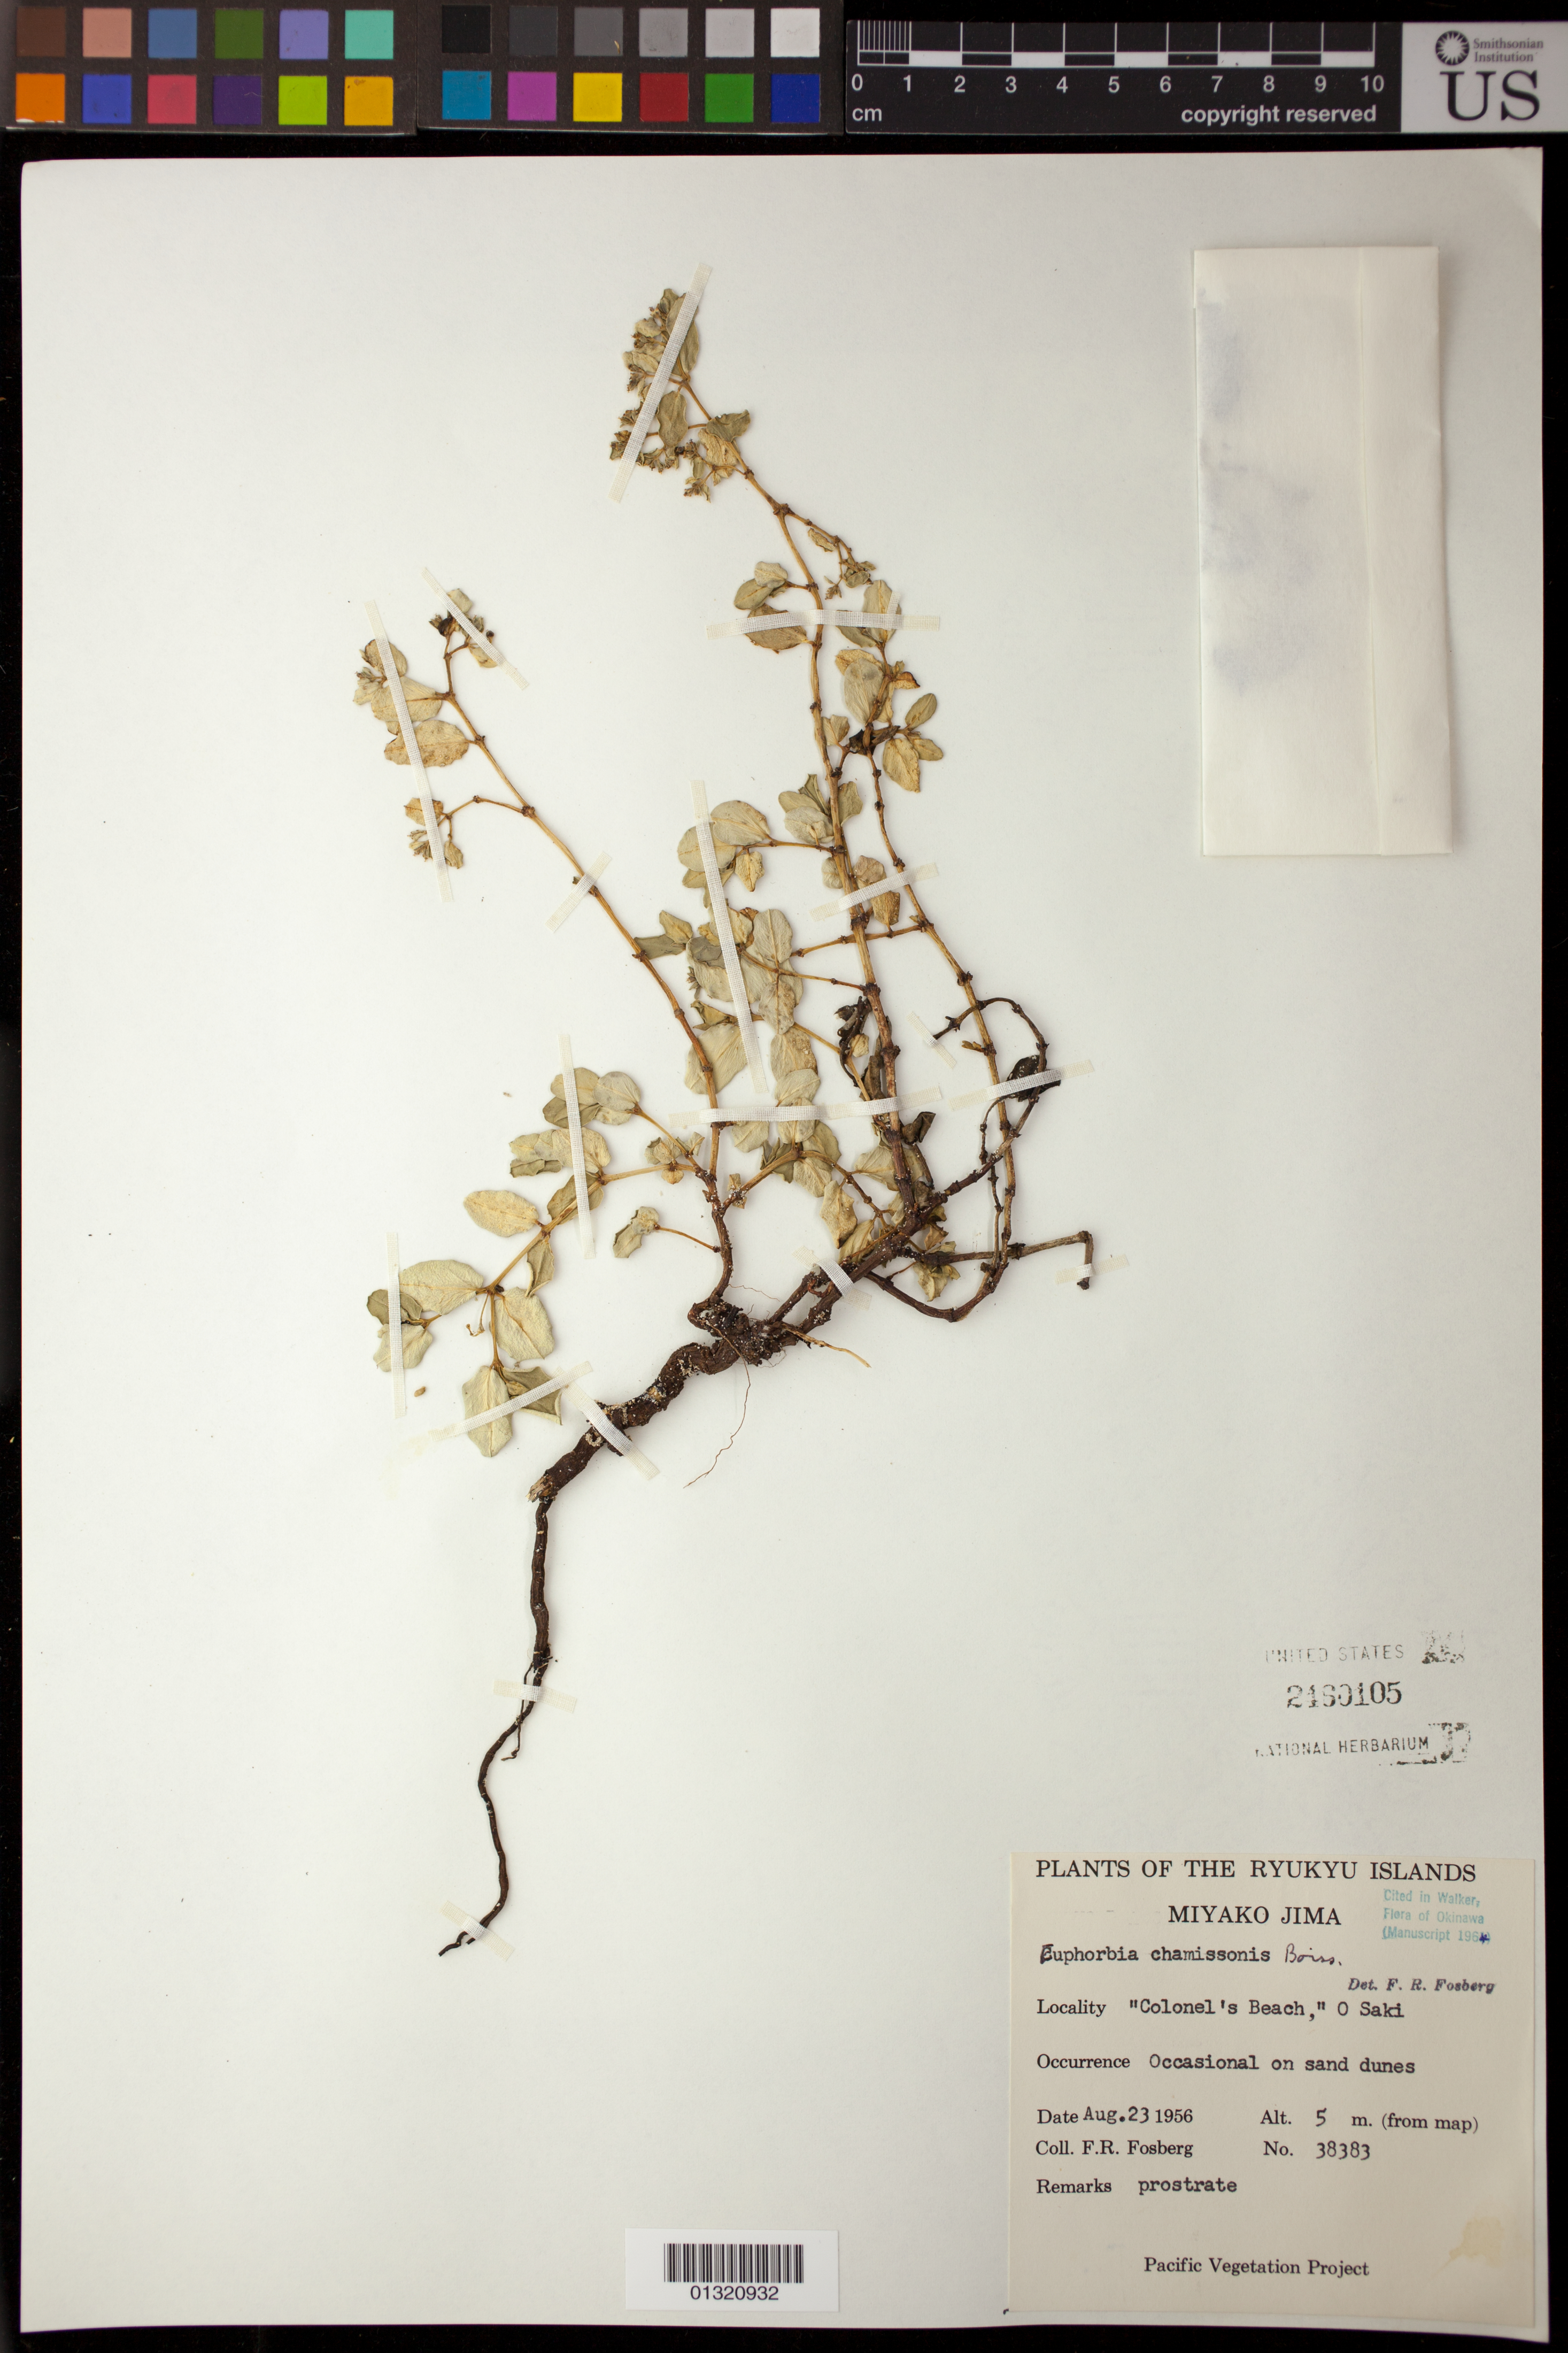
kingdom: Plantae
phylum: Tracheophyta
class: Magnoliopsida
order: Malpighiales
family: Euphorbiaceae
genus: Euphorbia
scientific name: Euphorbia chamissonis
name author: (Klotzsch ex Klotzsch & Garcke) Boiss.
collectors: F. R. Fosberg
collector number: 38383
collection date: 1956-08-23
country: Japan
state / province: Okinawa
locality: Miyako Jima [Miyako Island] , "Colonel's Beach," O Saki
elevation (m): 5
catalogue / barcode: US 2460105